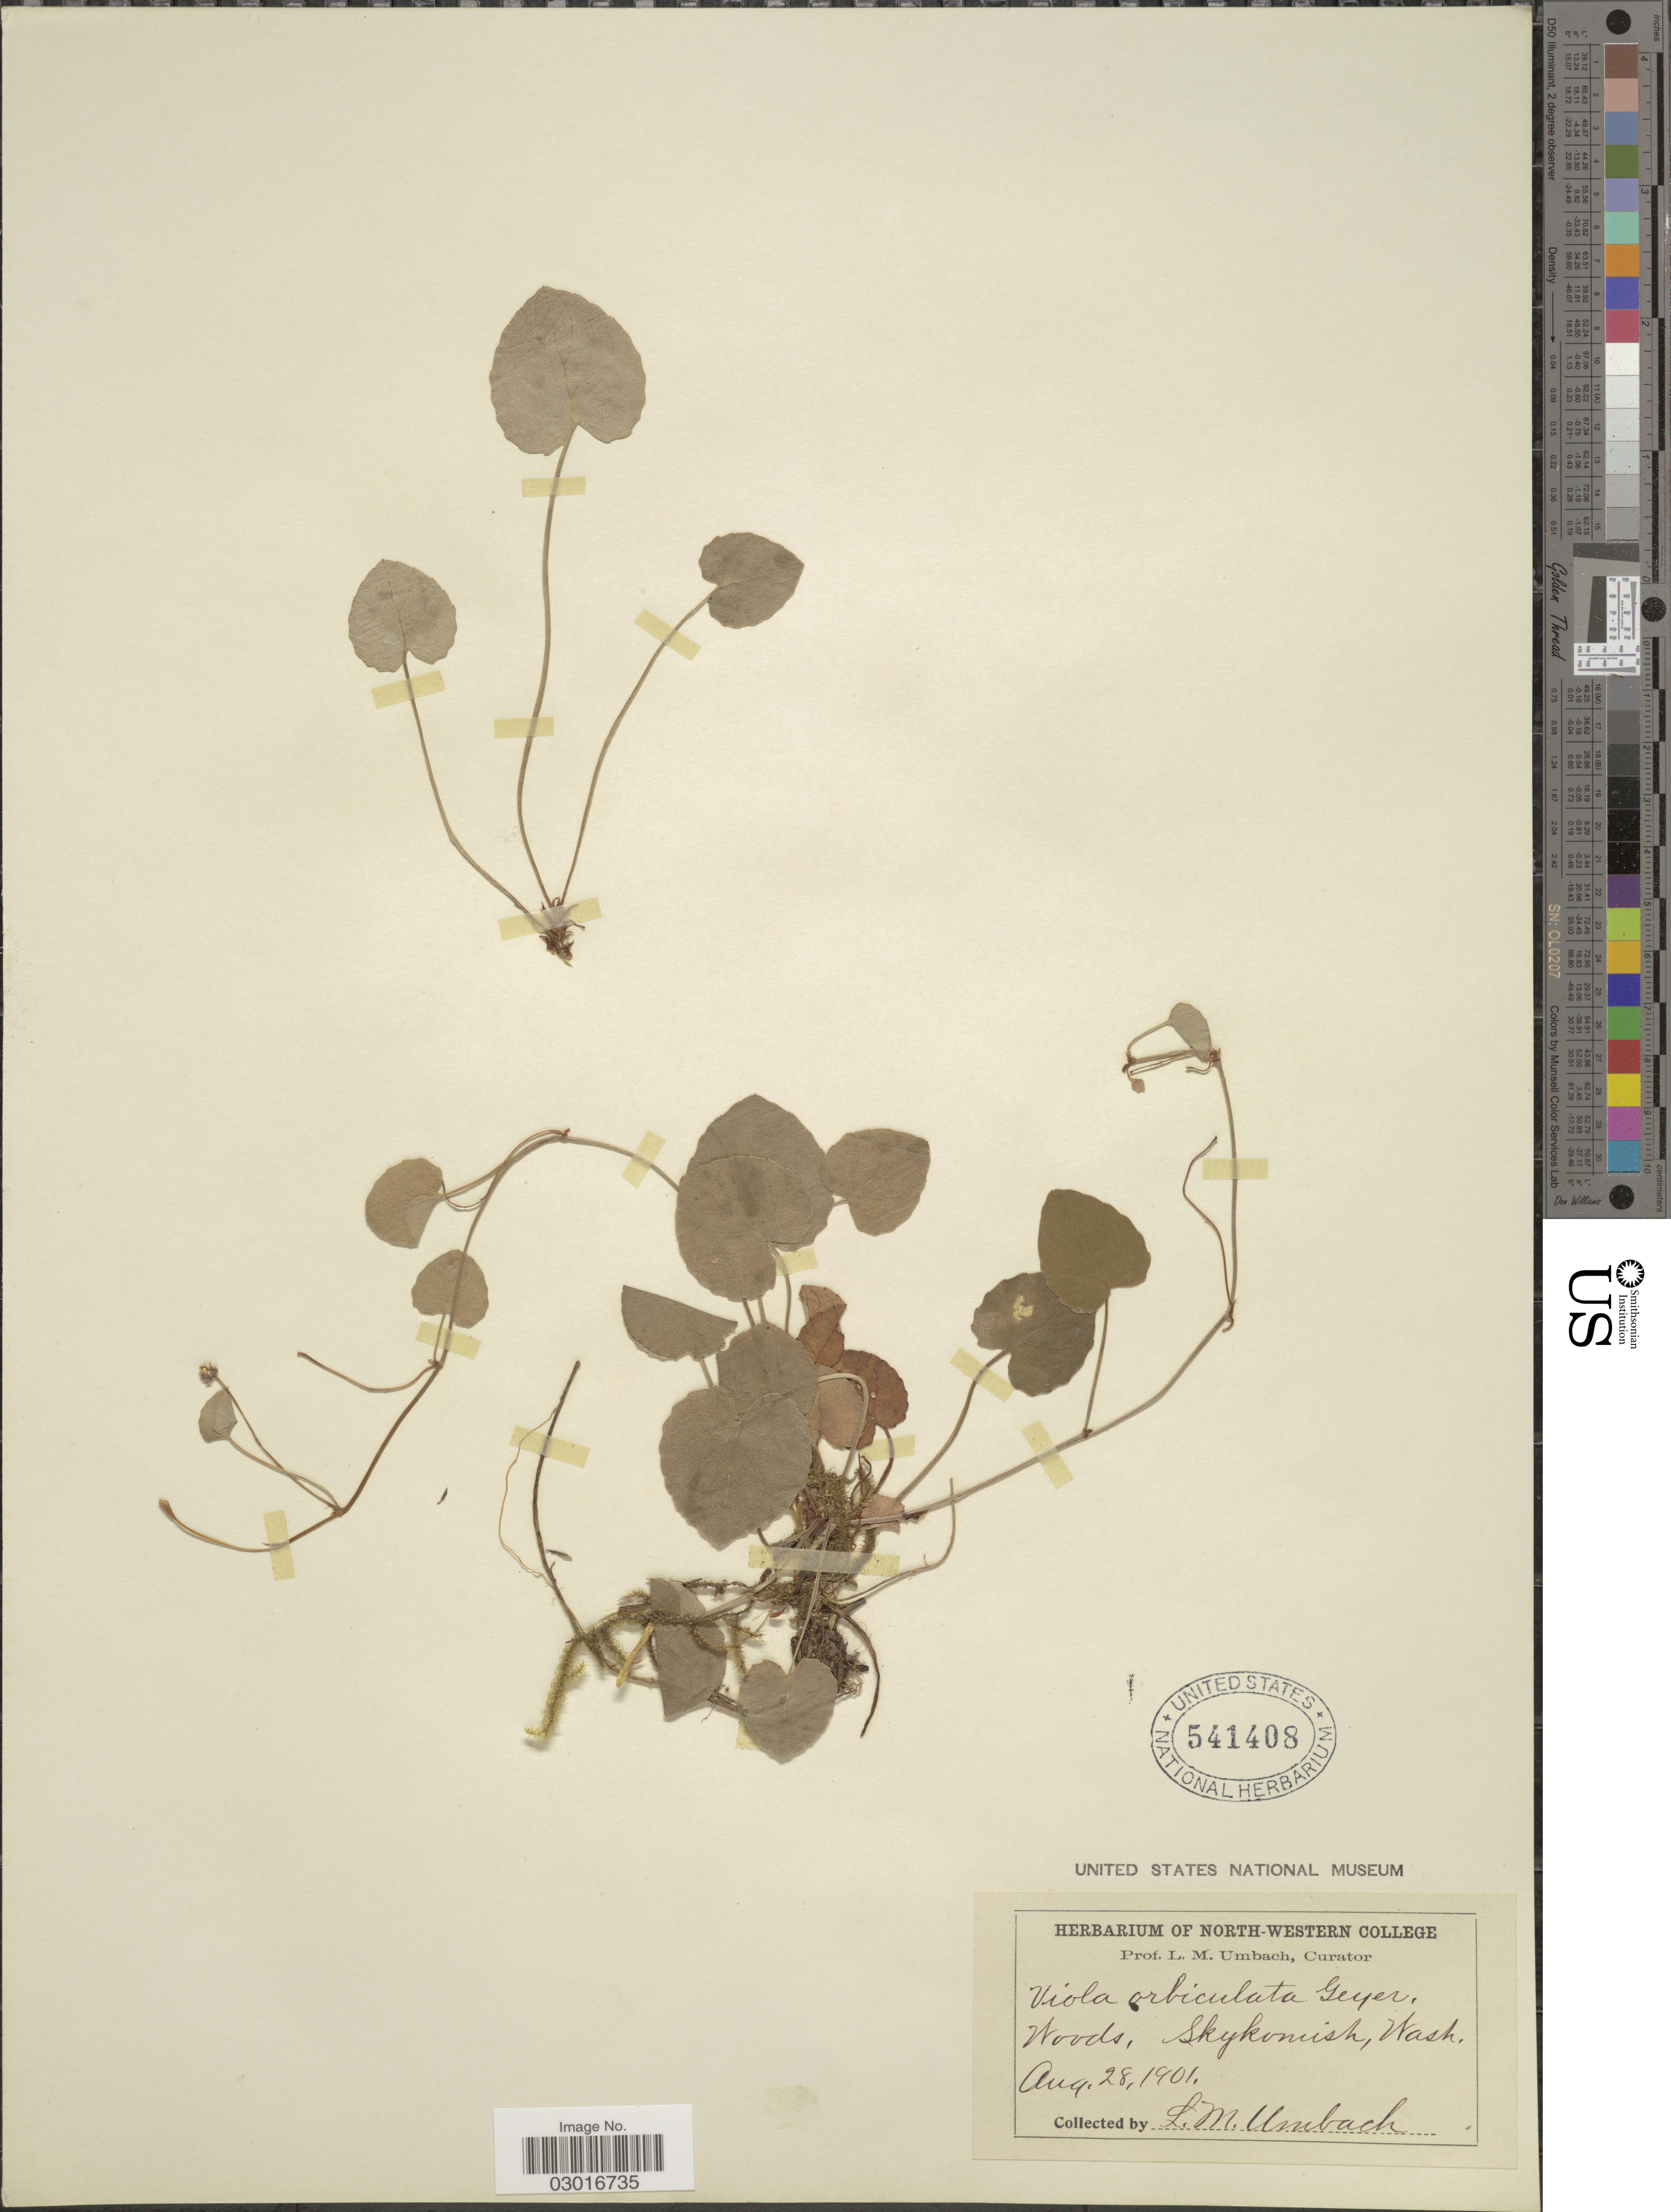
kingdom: Plantae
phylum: Tracheophyta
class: Magnoliopsida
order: Malpighiales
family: Violaceae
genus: Viola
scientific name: Viola sempervirens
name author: Greene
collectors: L. M. Umbach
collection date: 1901-08-28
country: United States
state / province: Washington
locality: Skykomish.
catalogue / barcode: US 541408